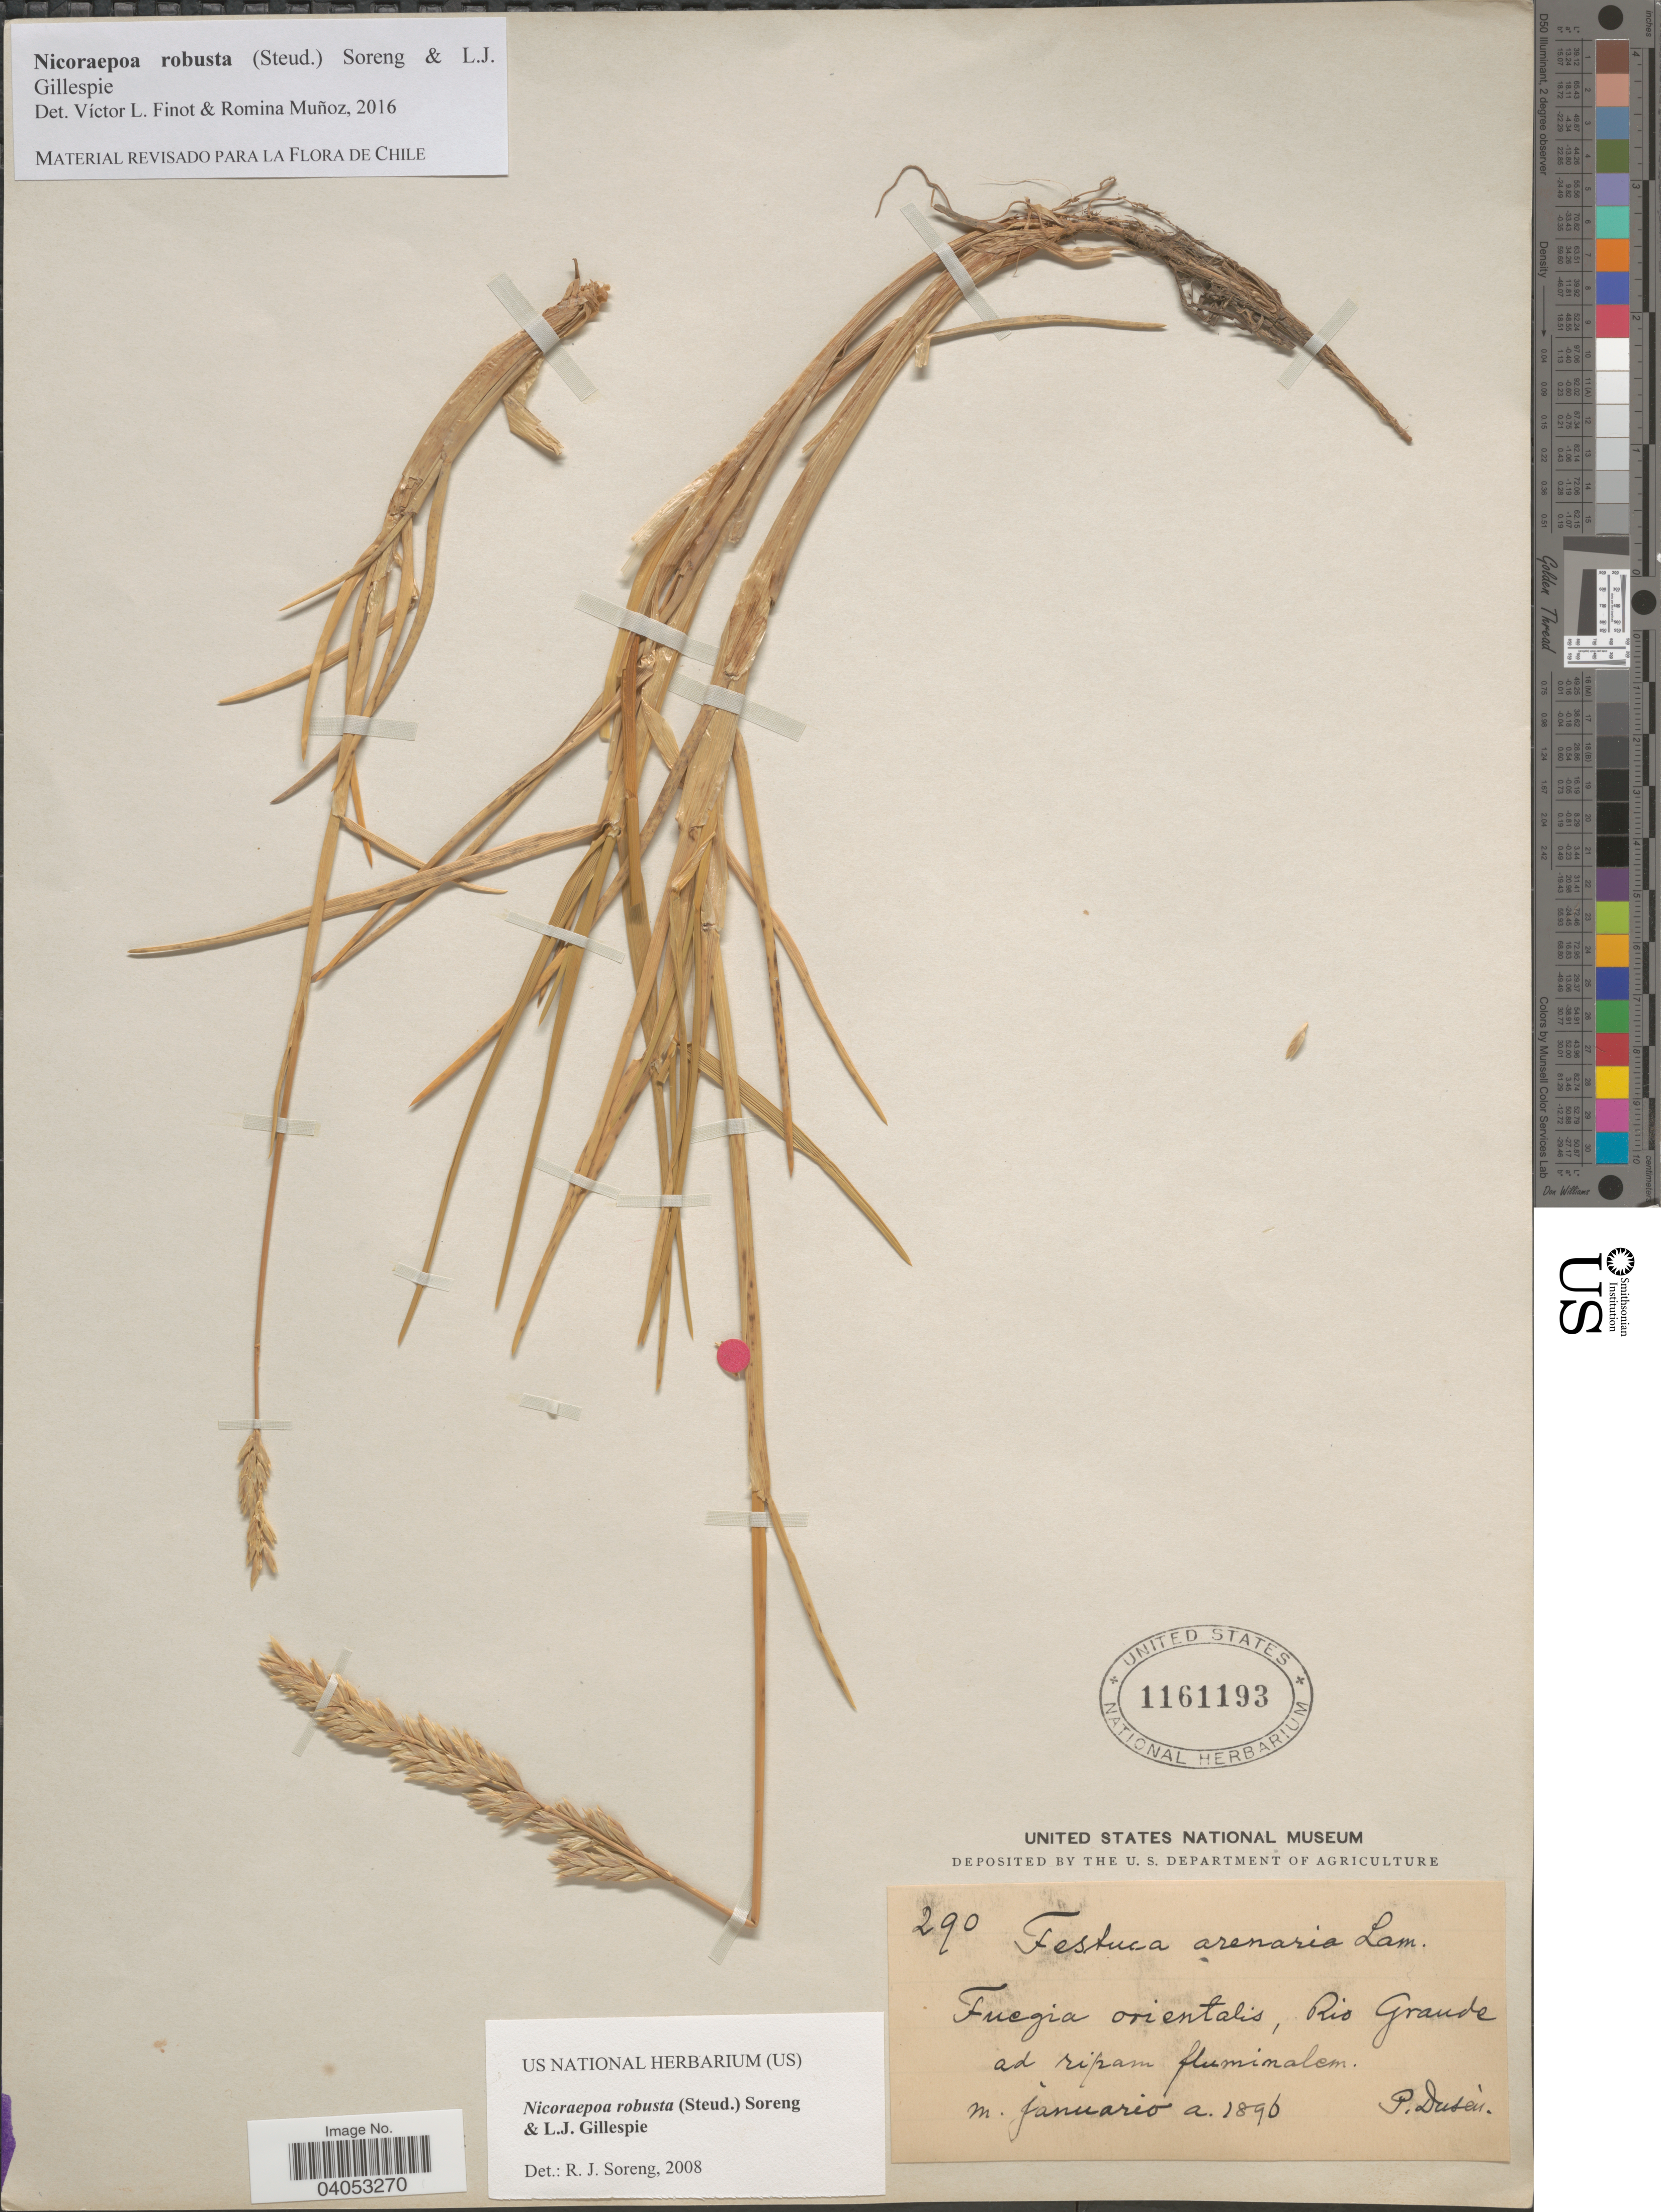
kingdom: Plantae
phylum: Tracheophyta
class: Liliopsida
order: Poales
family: Poaceae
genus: Nicoraepoa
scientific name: Nicoraepoa robusta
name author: (Steud.) Soreng & L.J. Gillespie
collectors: P. Dusén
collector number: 290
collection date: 1896-01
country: Chile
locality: Fuegia orientalis, Rio Grande ad ripam fluminalem.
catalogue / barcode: US 1161193